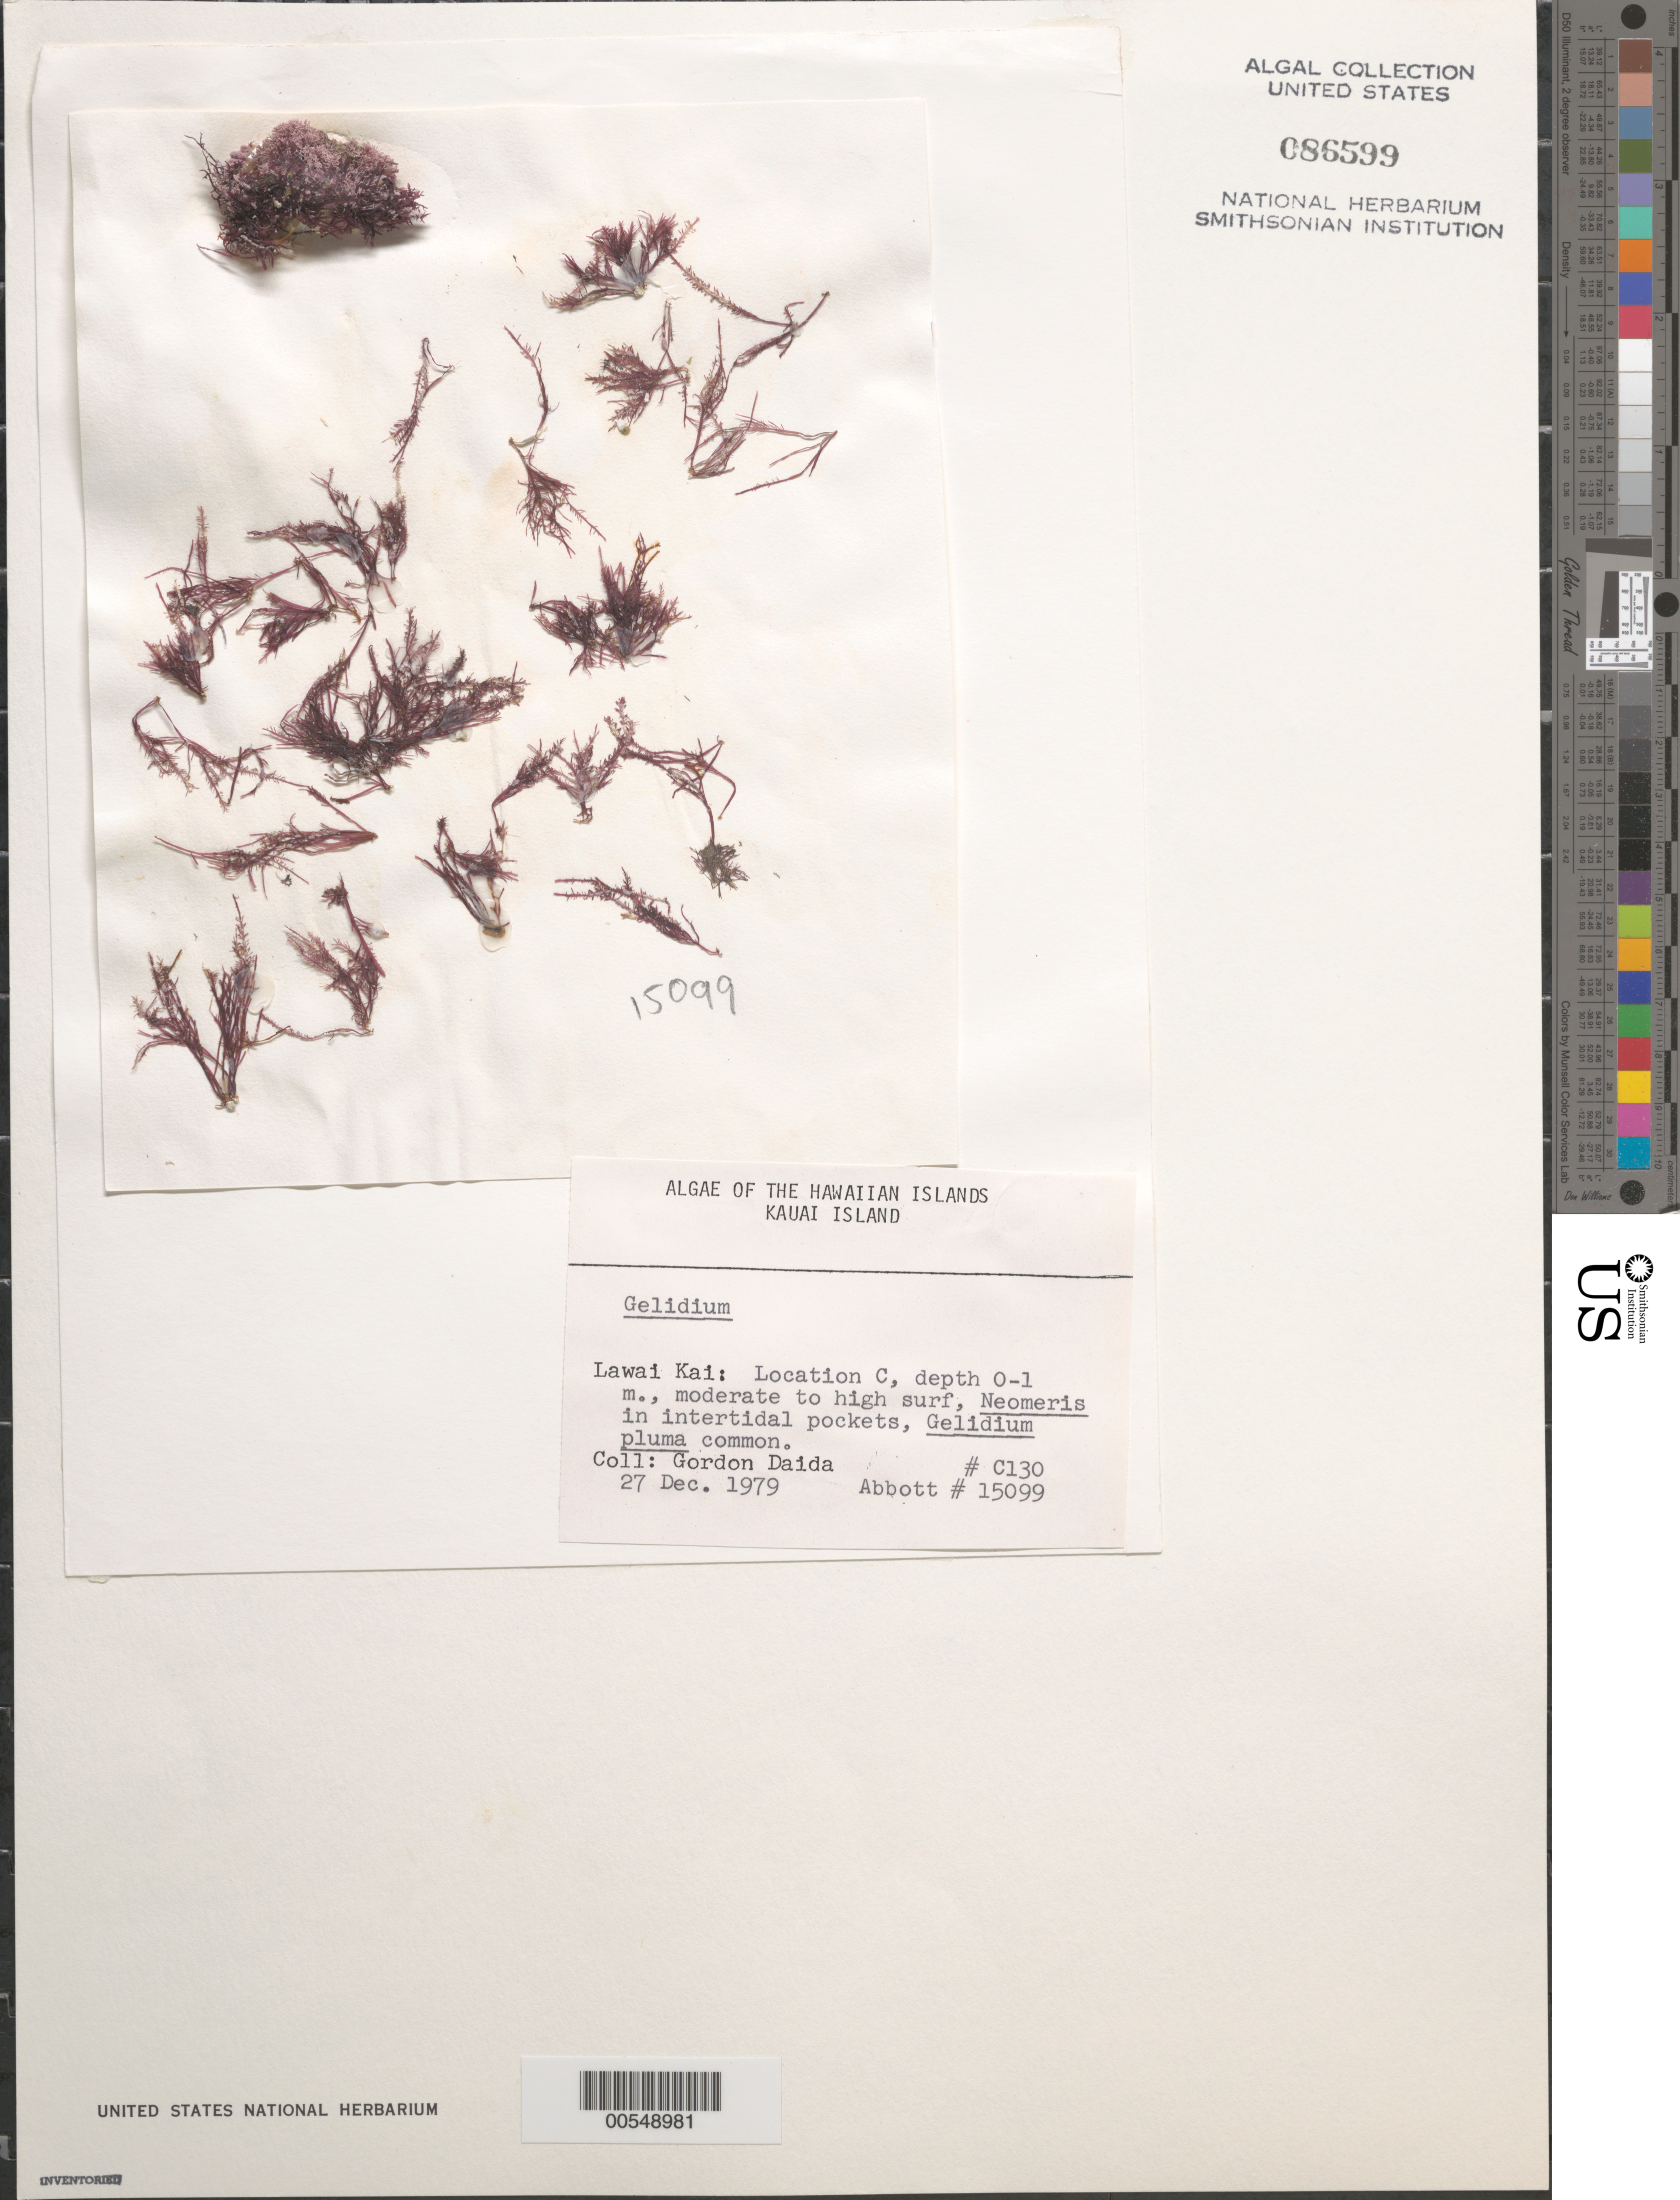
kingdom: Plantae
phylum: Rhodophyta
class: Florideophyceae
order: Gelidiales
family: Gelidiaceae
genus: Gelidium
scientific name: Gelidium sp.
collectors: G. Daida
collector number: C130 & IAA 15099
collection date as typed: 21 May 1979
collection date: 1979-05-21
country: United States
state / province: Hawaii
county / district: Kauai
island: Kaua'i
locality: Lawai Kai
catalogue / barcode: US 86599